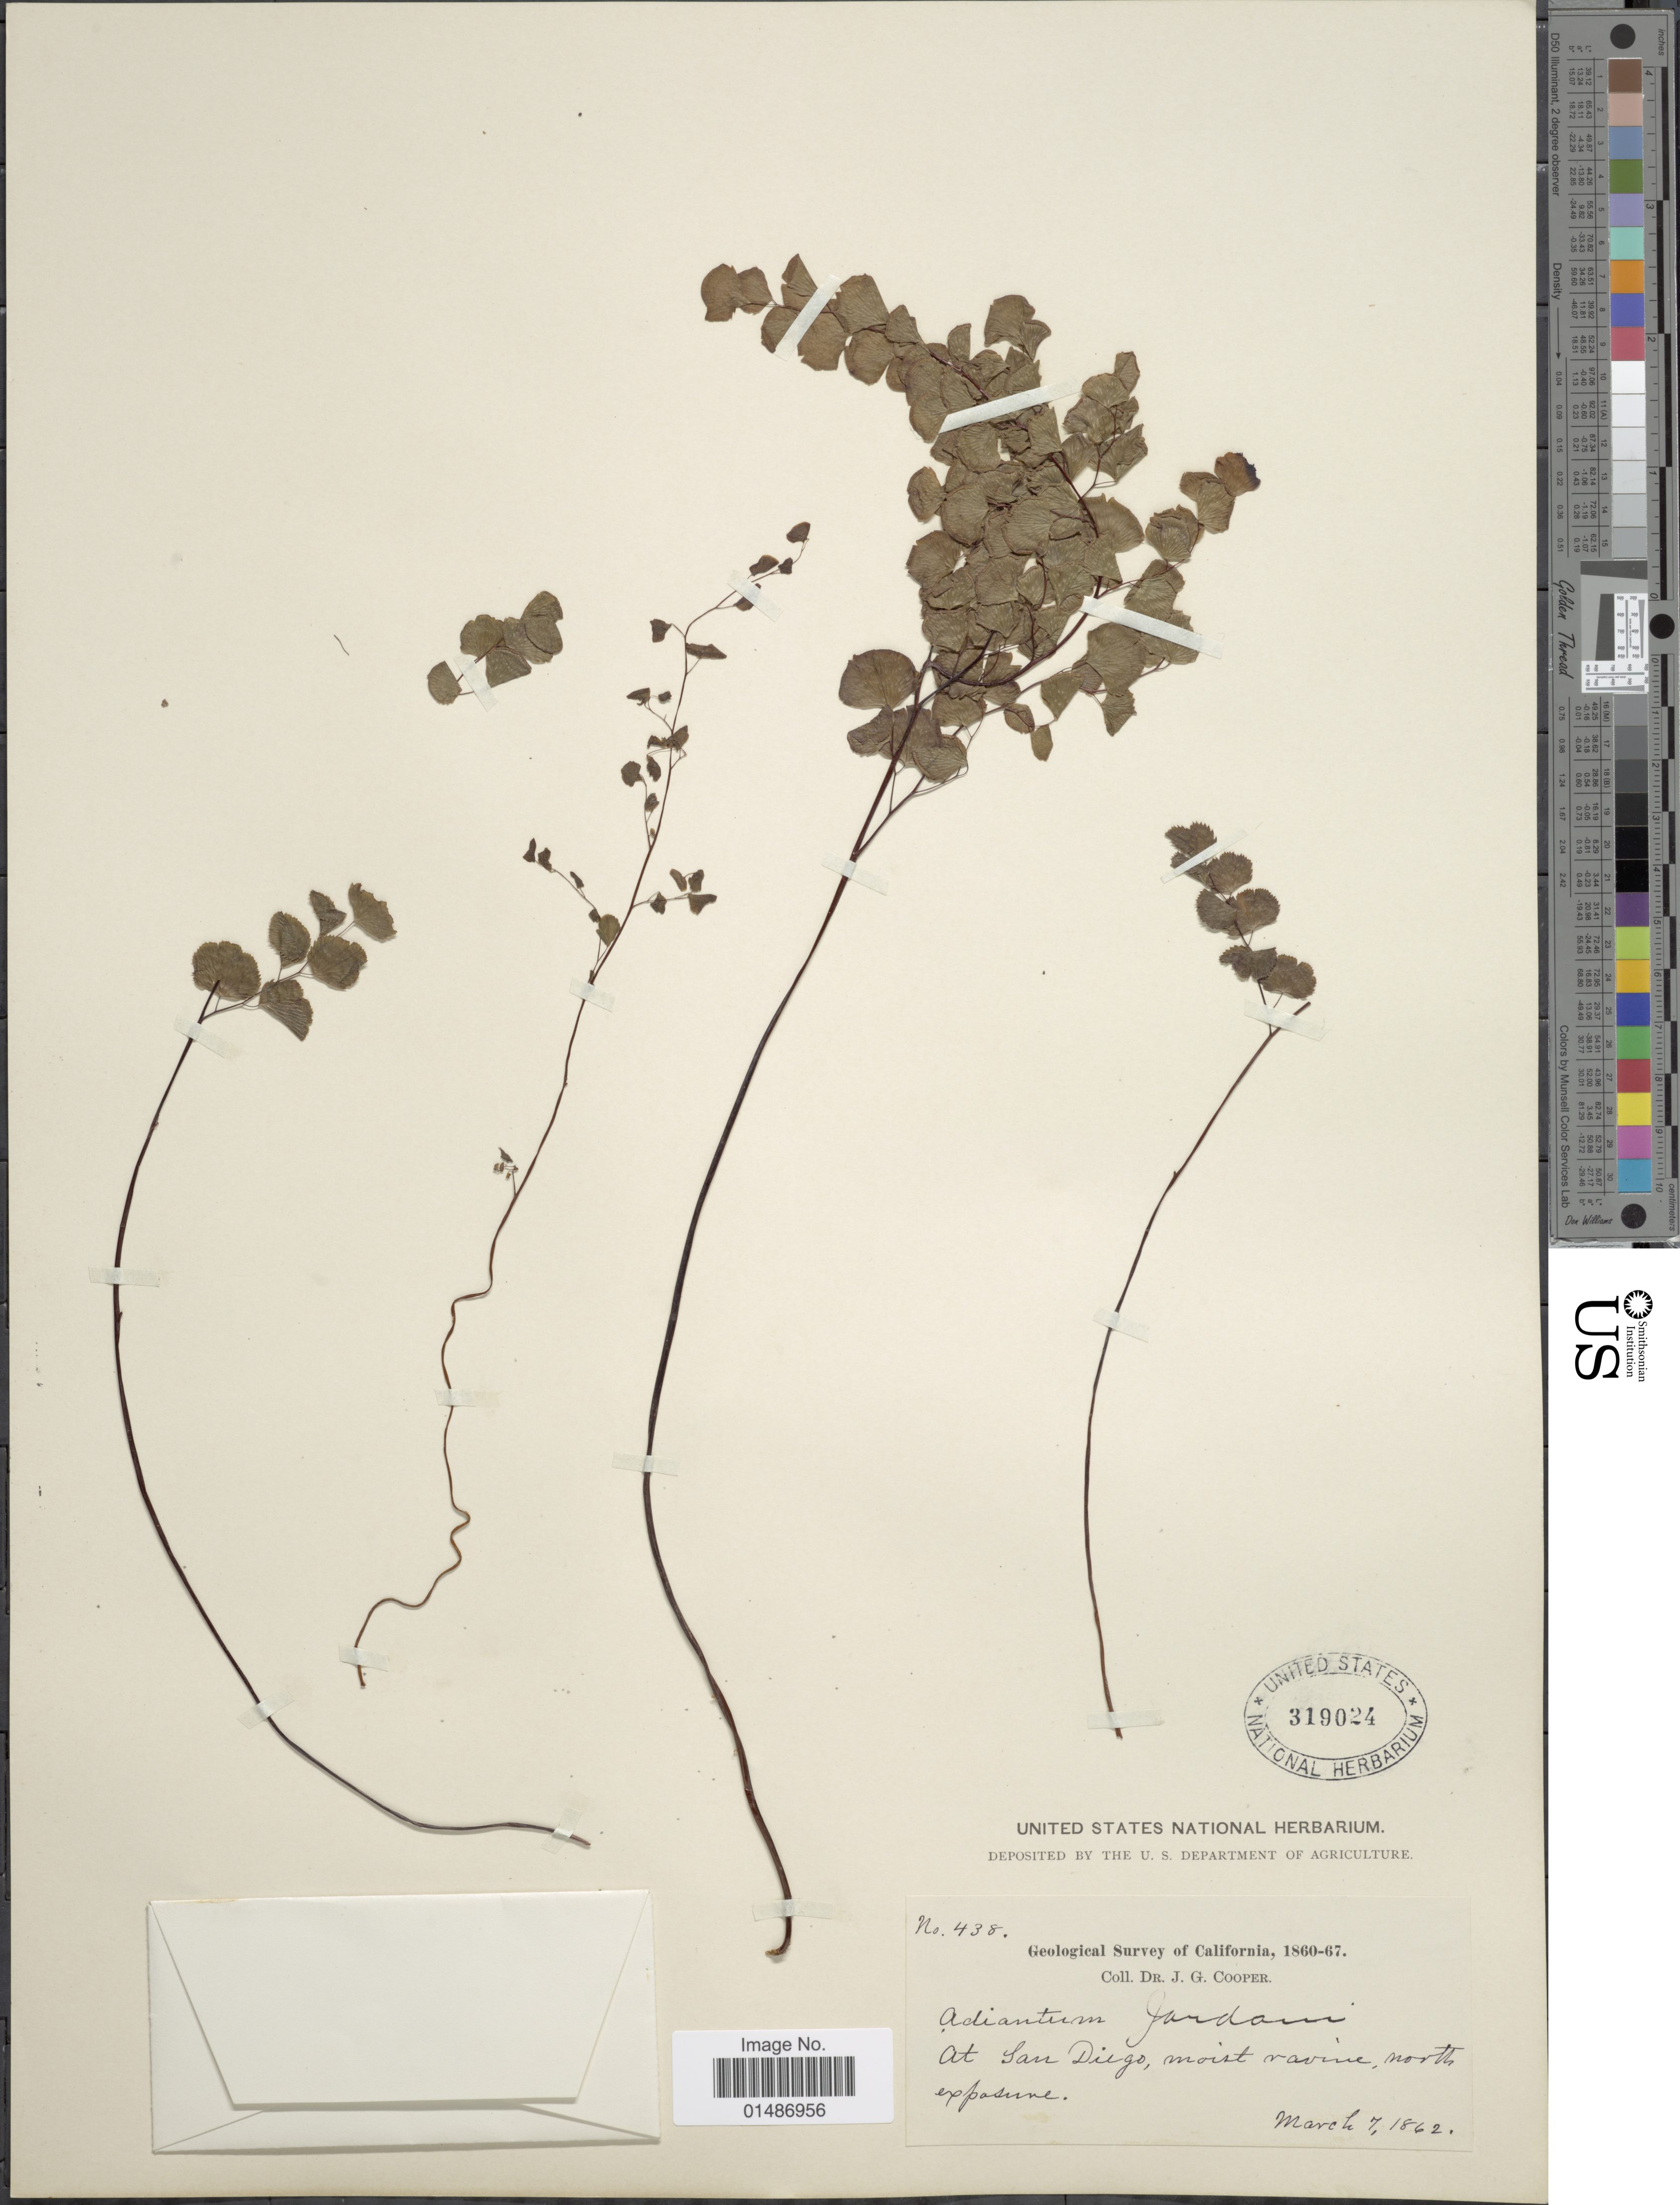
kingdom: Plantae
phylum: Tracheophyta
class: Polypodiopsida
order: Polypodiales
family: Pteridaceae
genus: Adiantum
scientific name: Adiantum jordanii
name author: C.H. Mull.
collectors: J. G. Cooper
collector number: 438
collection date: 1862-03-07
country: United States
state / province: California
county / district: San Diego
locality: At San Diego, moist ravine, north exposune.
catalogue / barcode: US 319024